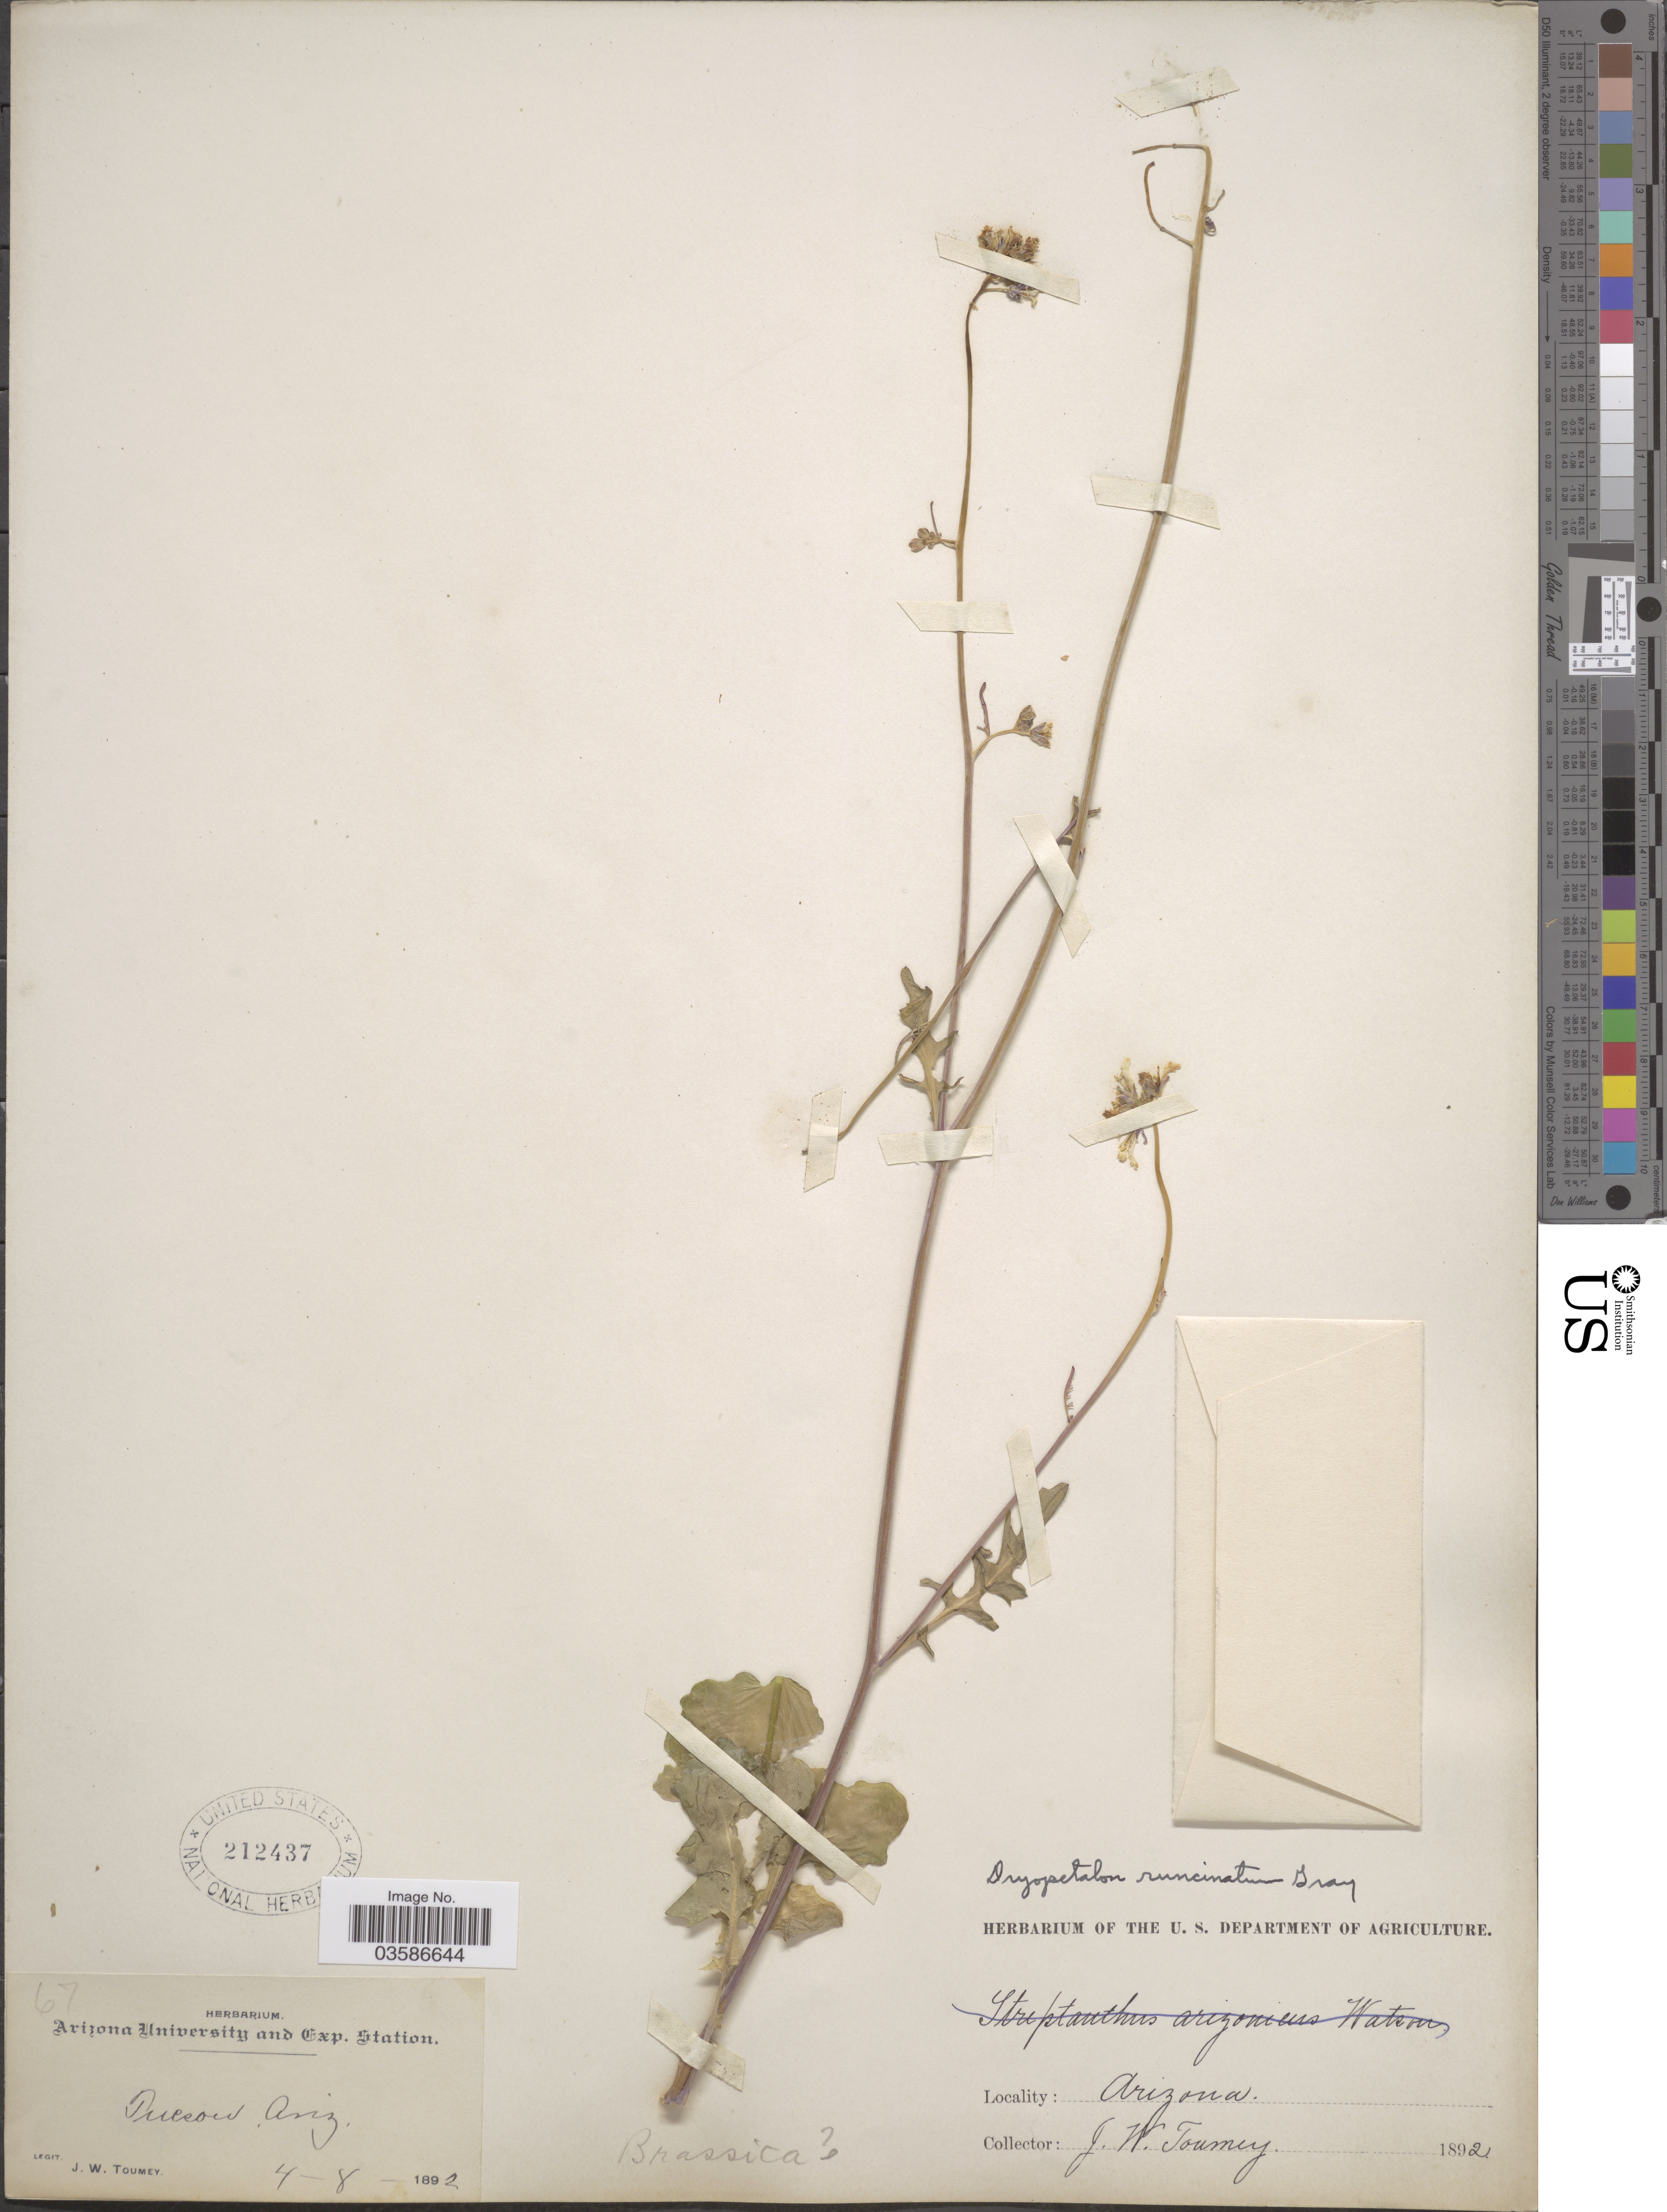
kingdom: Plantae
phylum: Tracheophyta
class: Magnoliopsida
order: Brassicales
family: Brassicaceae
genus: Dryopetalon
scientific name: Dryopetalon runcinatum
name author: A. Gray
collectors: J. W. Toumey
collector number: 67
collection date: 1892-04-08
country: United States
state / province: Arizona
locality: Tucson.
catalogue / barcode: US 212437